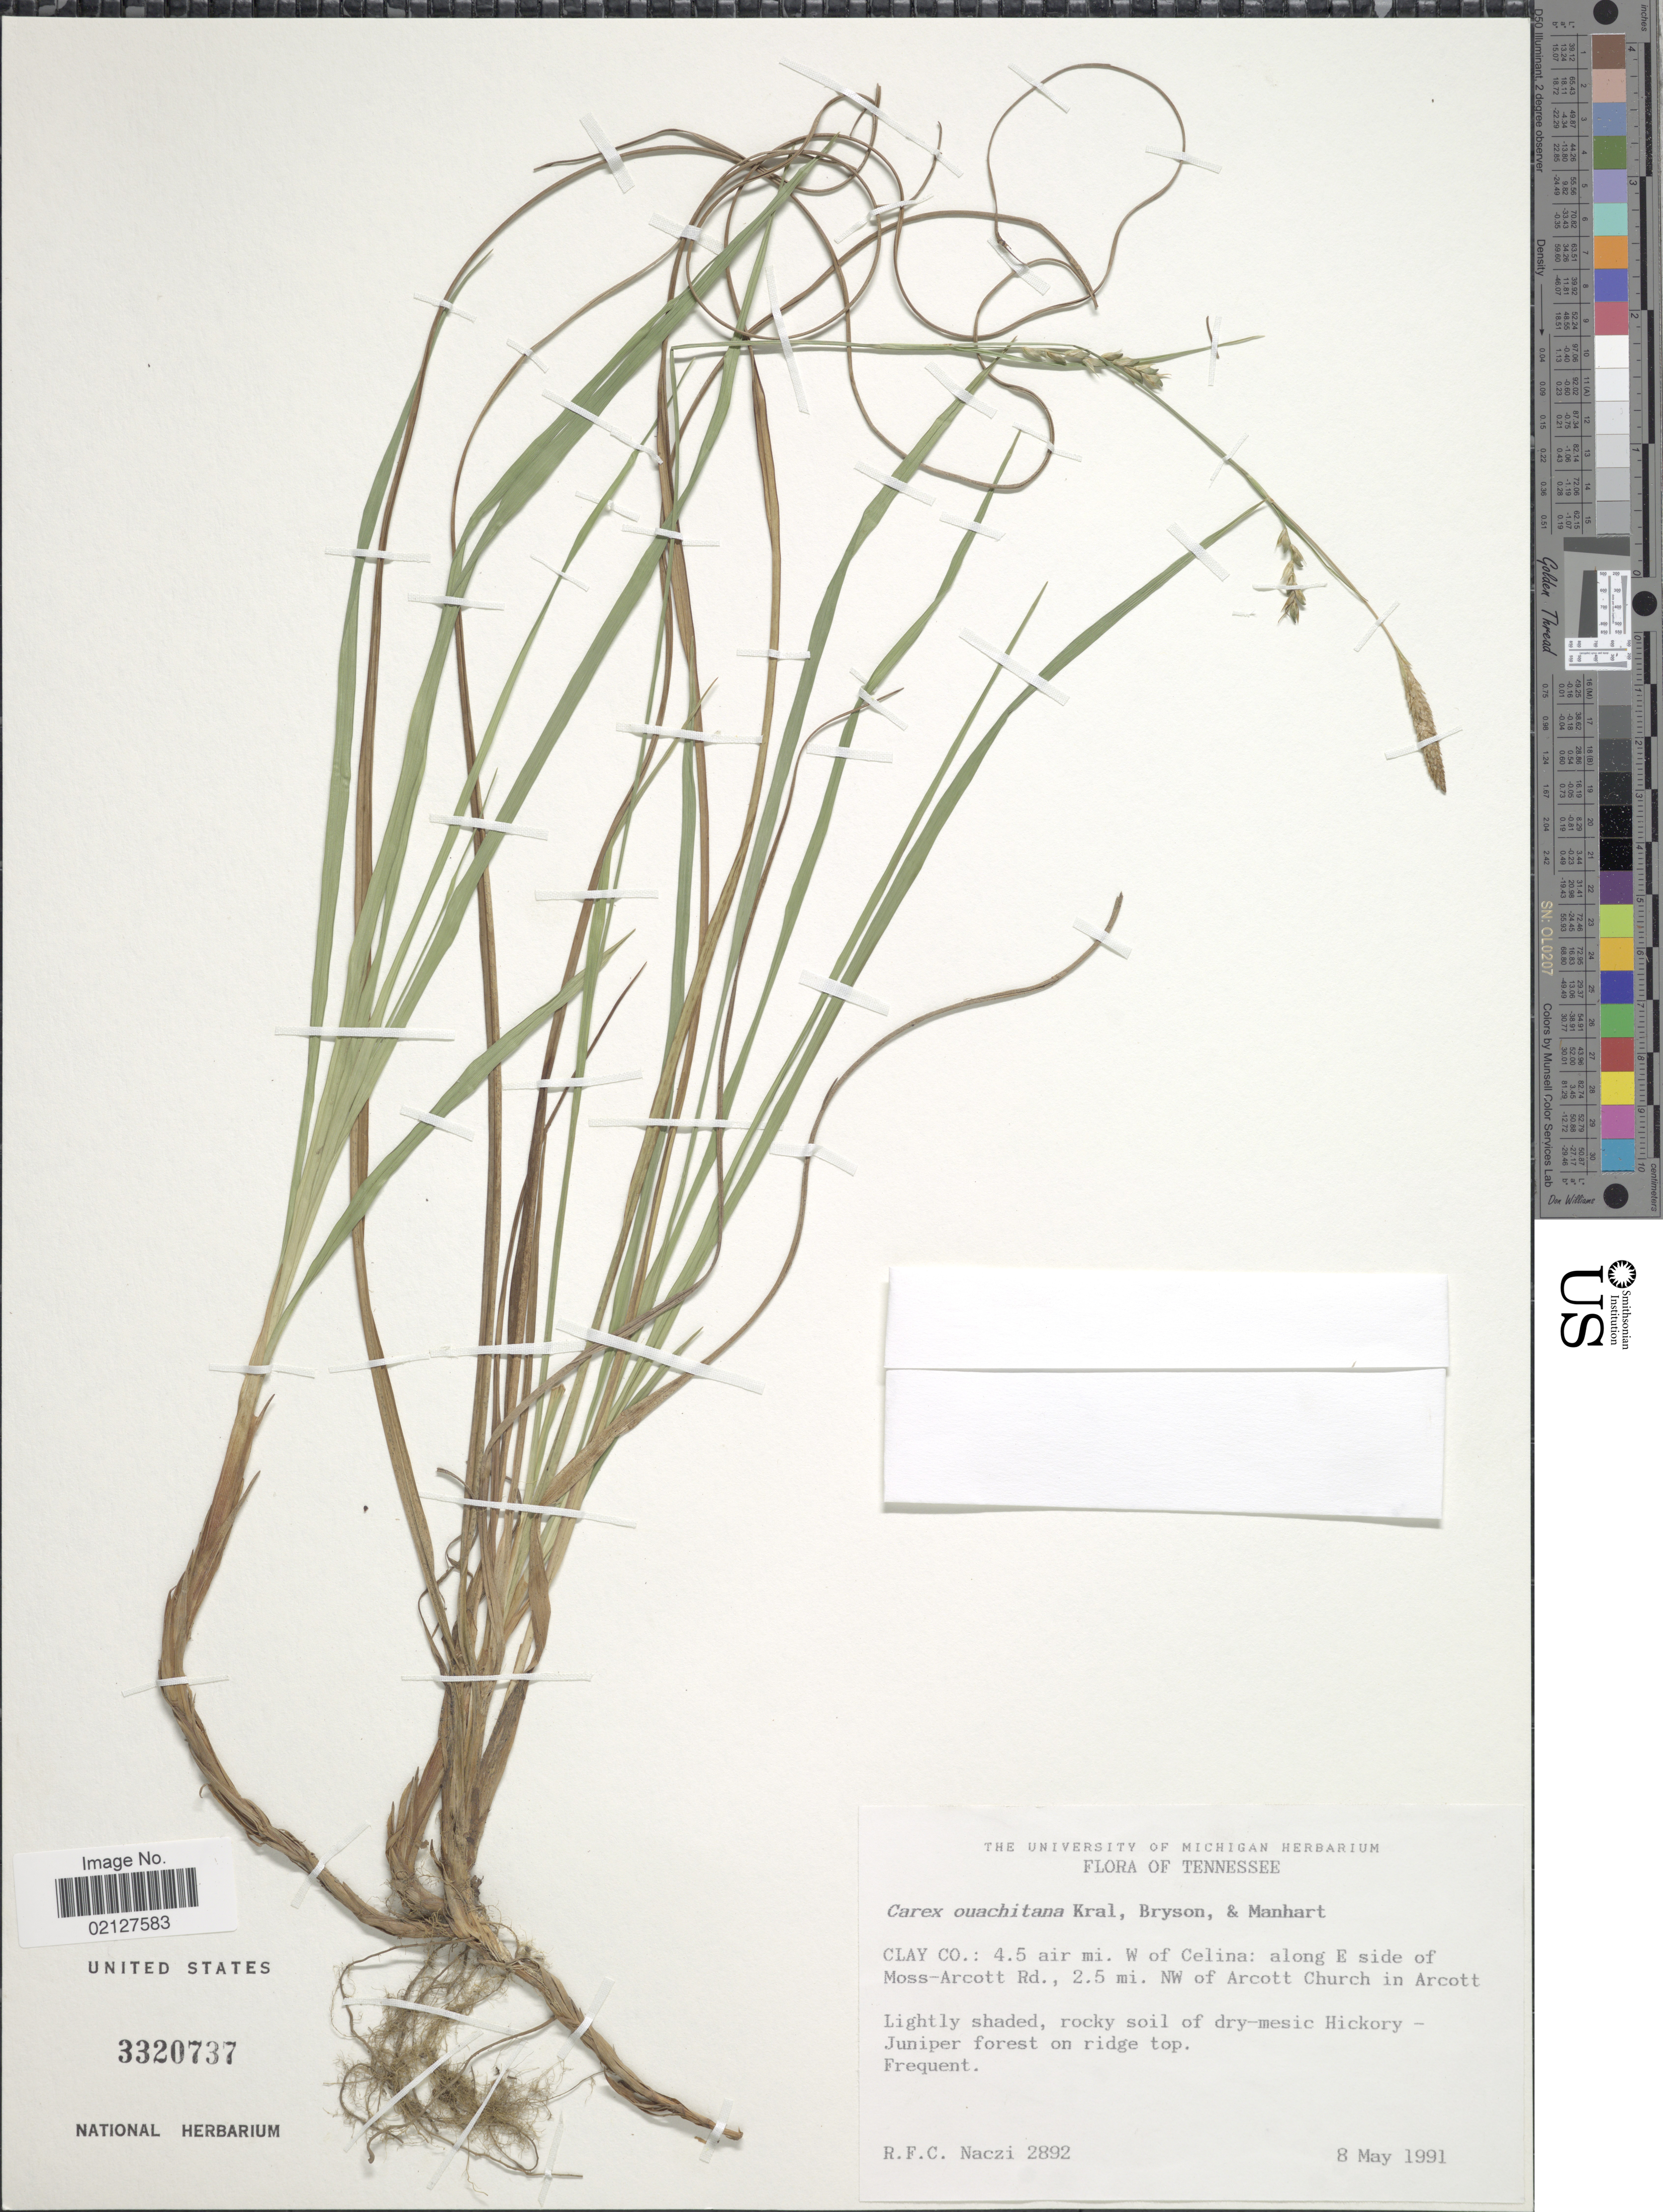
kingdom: Plantae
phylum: Tracheophyta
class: Liliopsida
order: Poales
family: Cyperaceae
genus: Carex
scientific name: Carex ouachitana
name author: Kral et al.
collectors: R. F. C. Naczi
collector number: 2892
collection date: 1991-05-08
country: United States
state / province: Tennessee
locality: Clay Co.: 4.5 mi. W of Celina: along E side of Moss-Arcott Rd., 2.5 mi. NW of Arcott Church in Arcott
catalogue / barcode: US 3320737